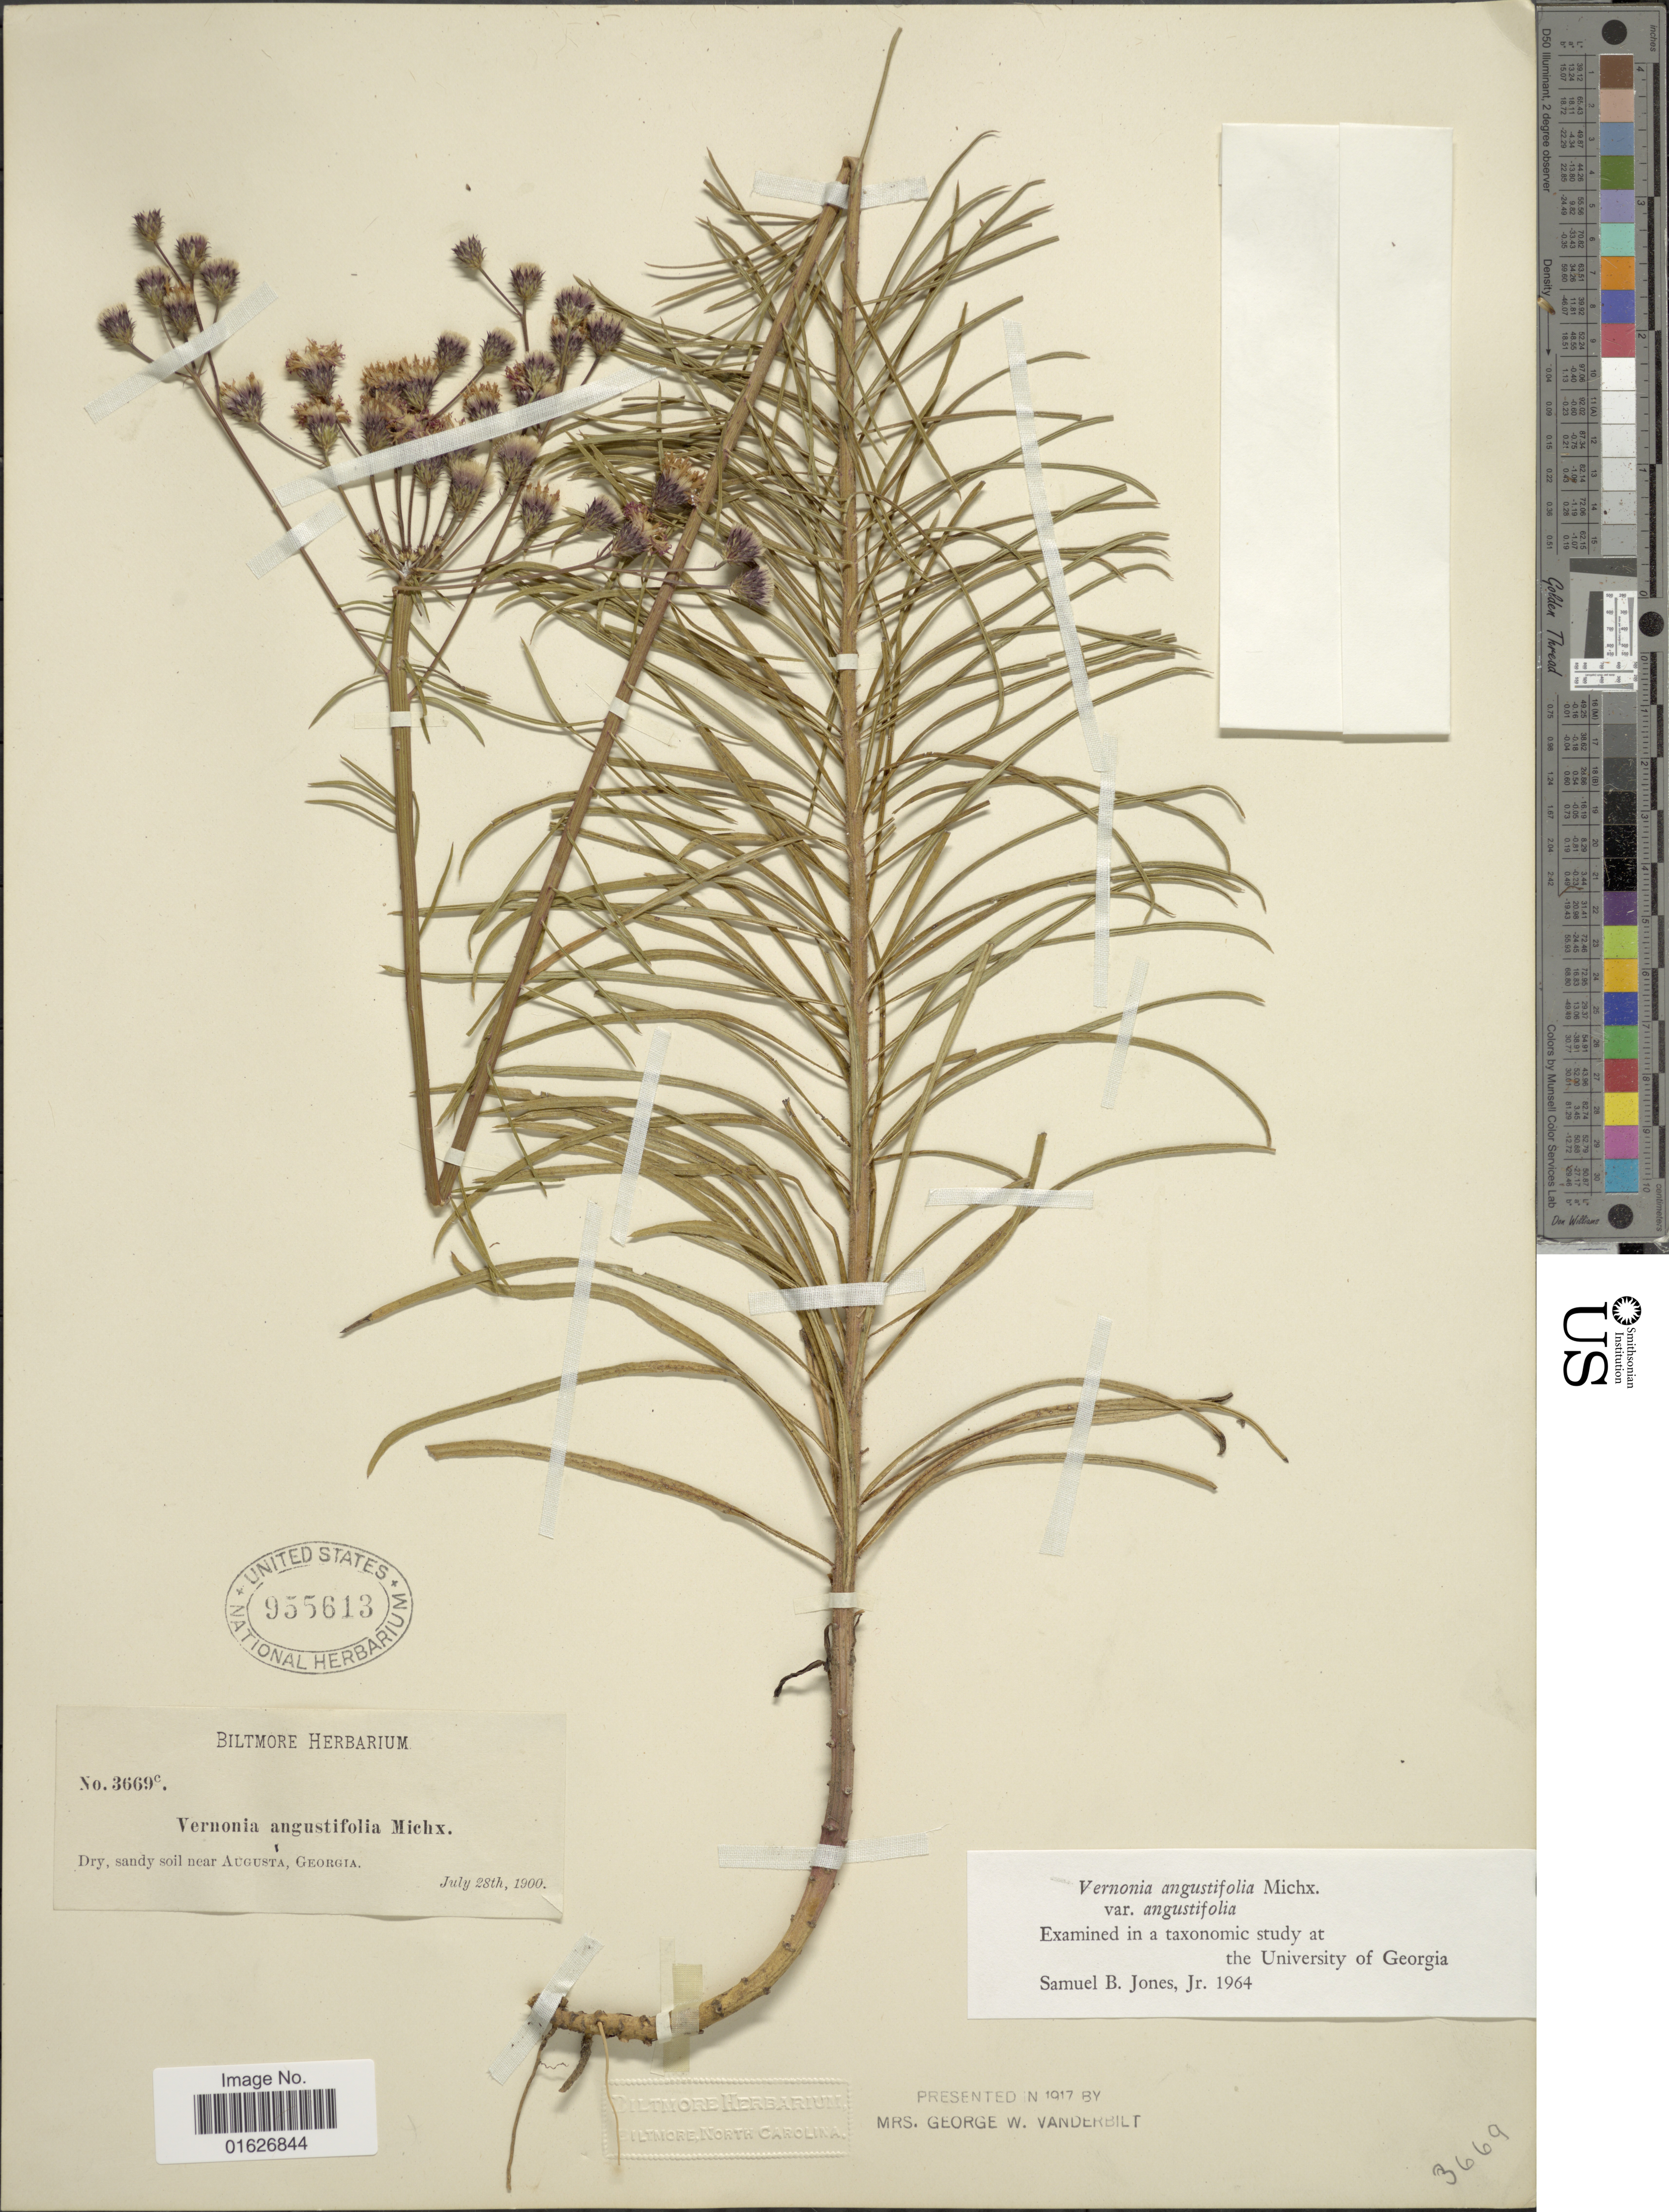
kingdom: Plantae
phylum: Tracheophyta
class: Magnoliopsida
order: Asterales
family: Asteraceae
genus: Vernonia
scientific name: Vernonia angustifolia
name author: Michx.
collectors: ex herb. Biltmore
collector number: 3669c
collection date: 1900-07-28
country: United States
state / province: Georgia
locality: Augusta.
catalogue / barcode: US 955613